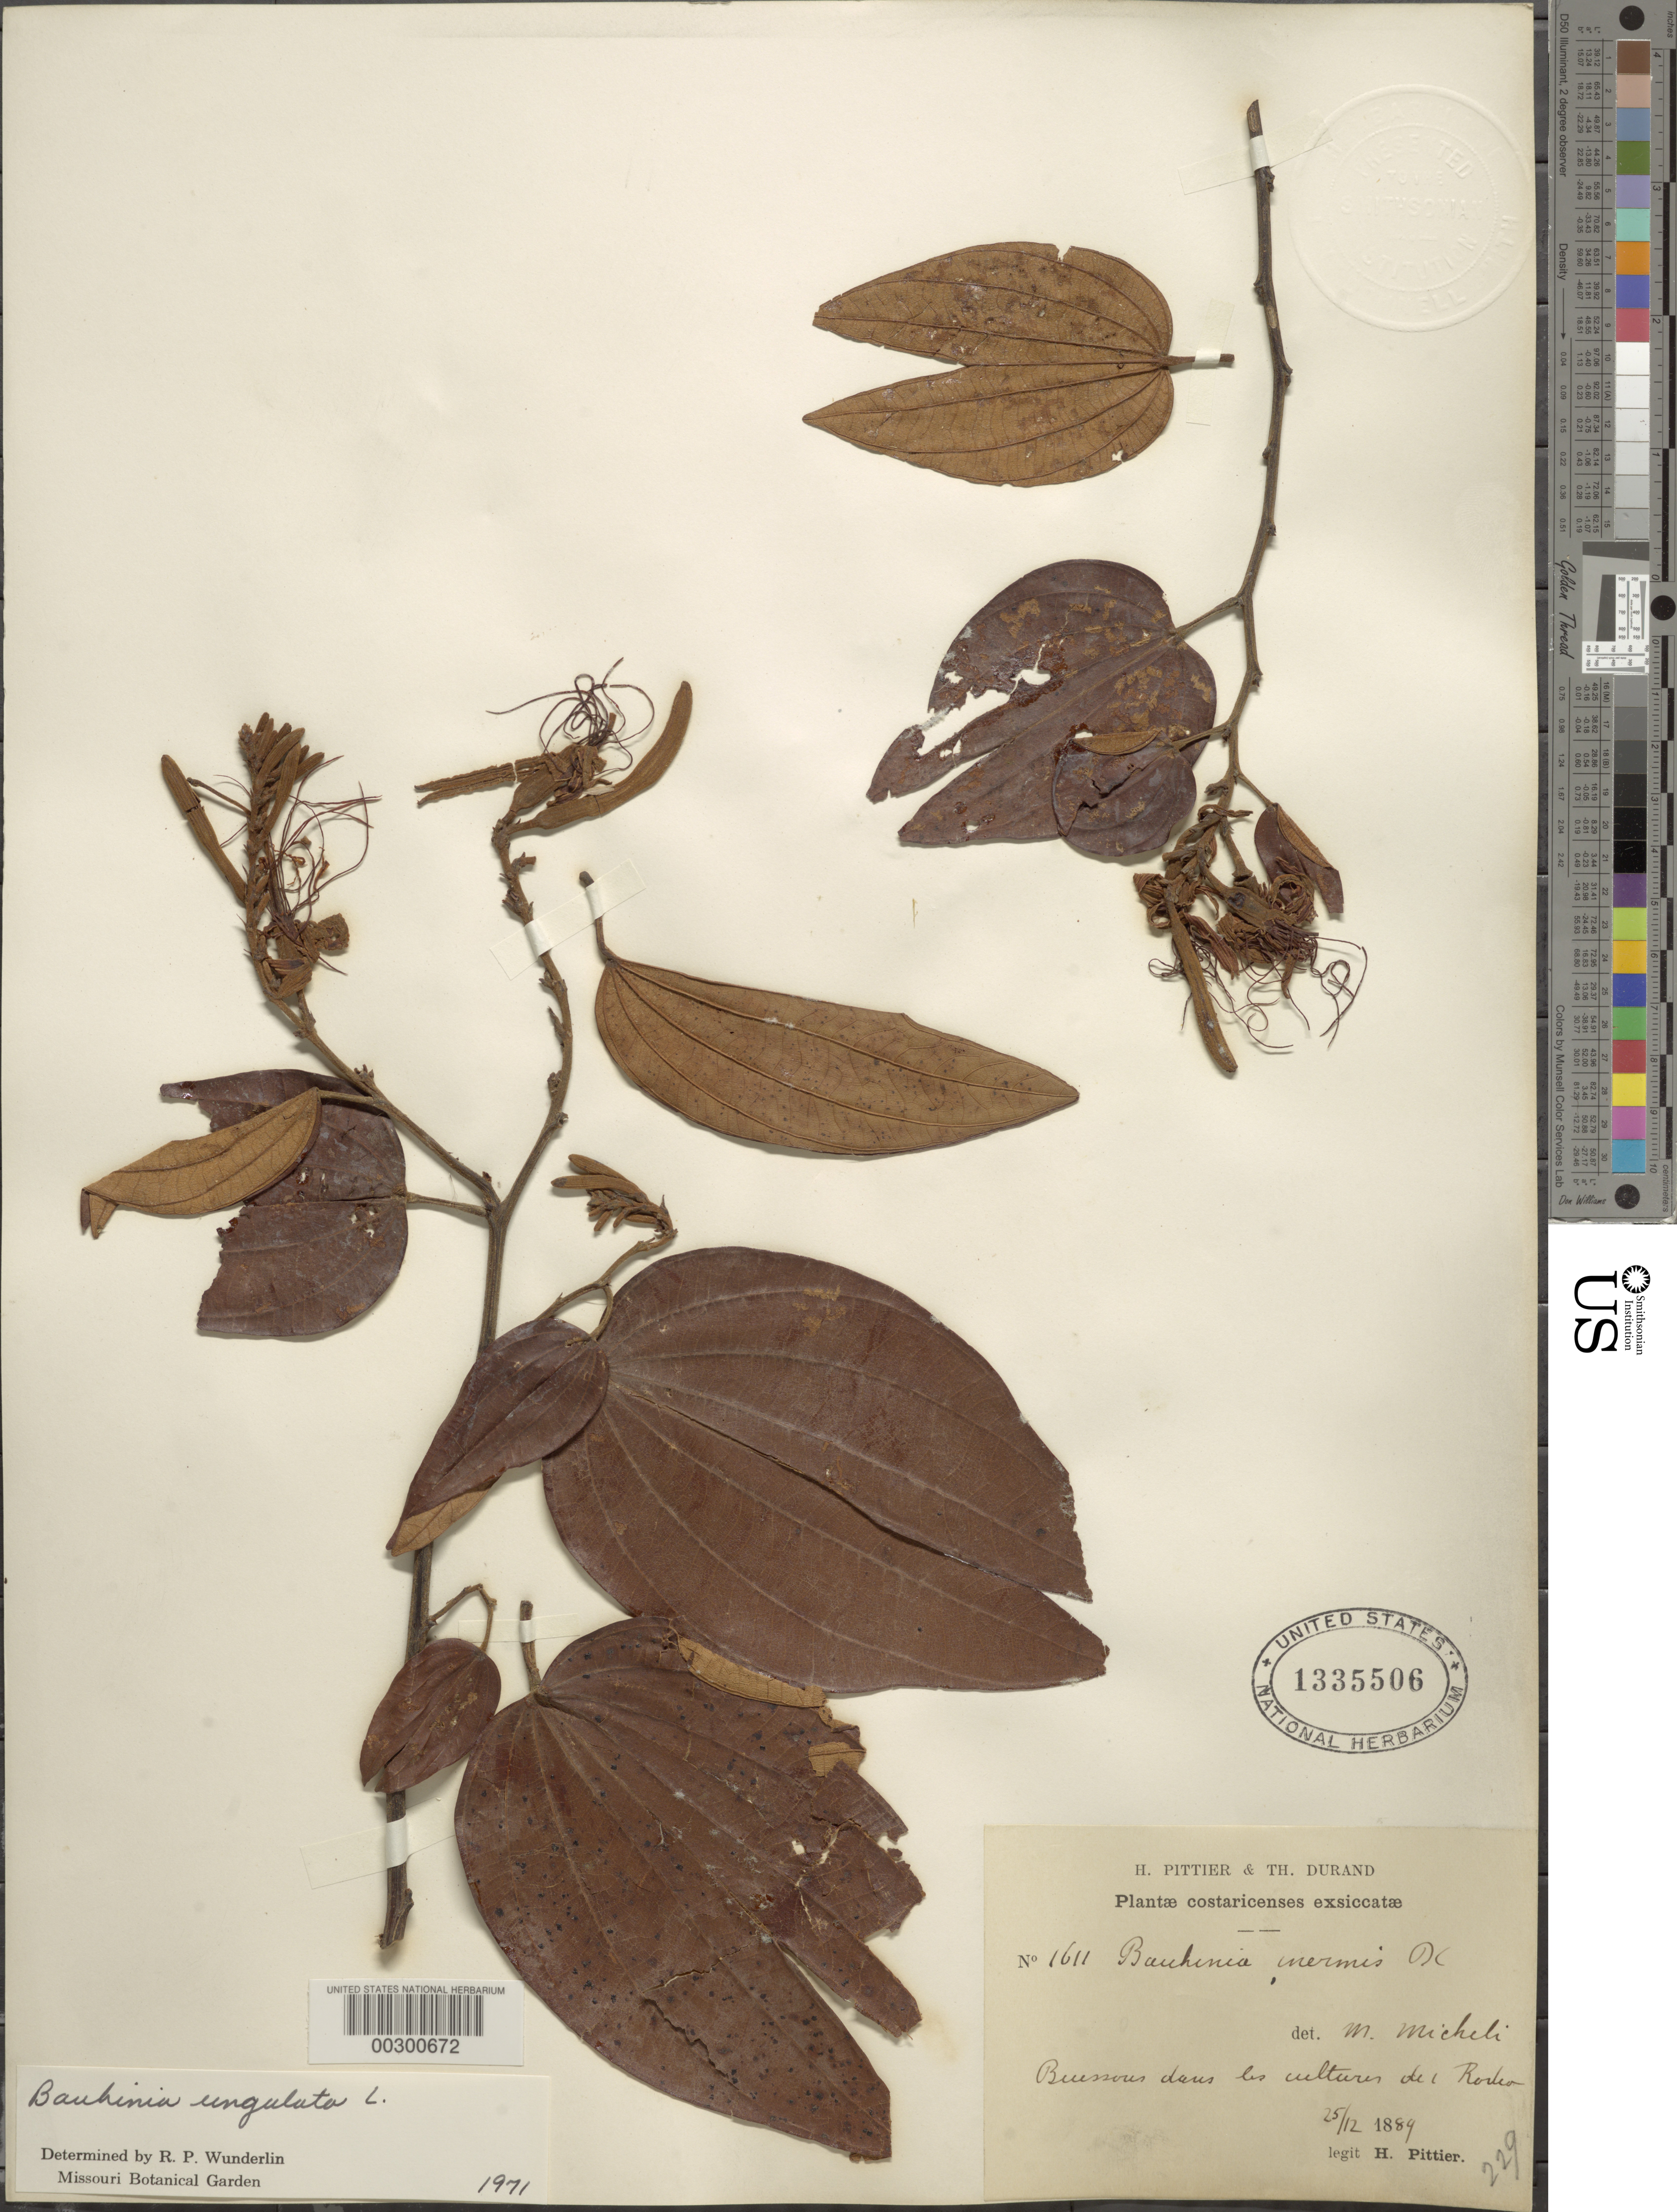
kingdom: Plantae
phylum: Tracheophyta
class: Magnoliopsida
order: Fabales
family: Fabaceae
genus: Bauhinia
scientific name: Bauhinia ungulata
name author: L.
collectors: H. F. Pittier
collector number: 1611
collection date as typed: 25 Dec 1889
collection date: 1889-12-25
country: Costa Rica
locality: Buenos Aires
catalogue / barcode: US 1335506